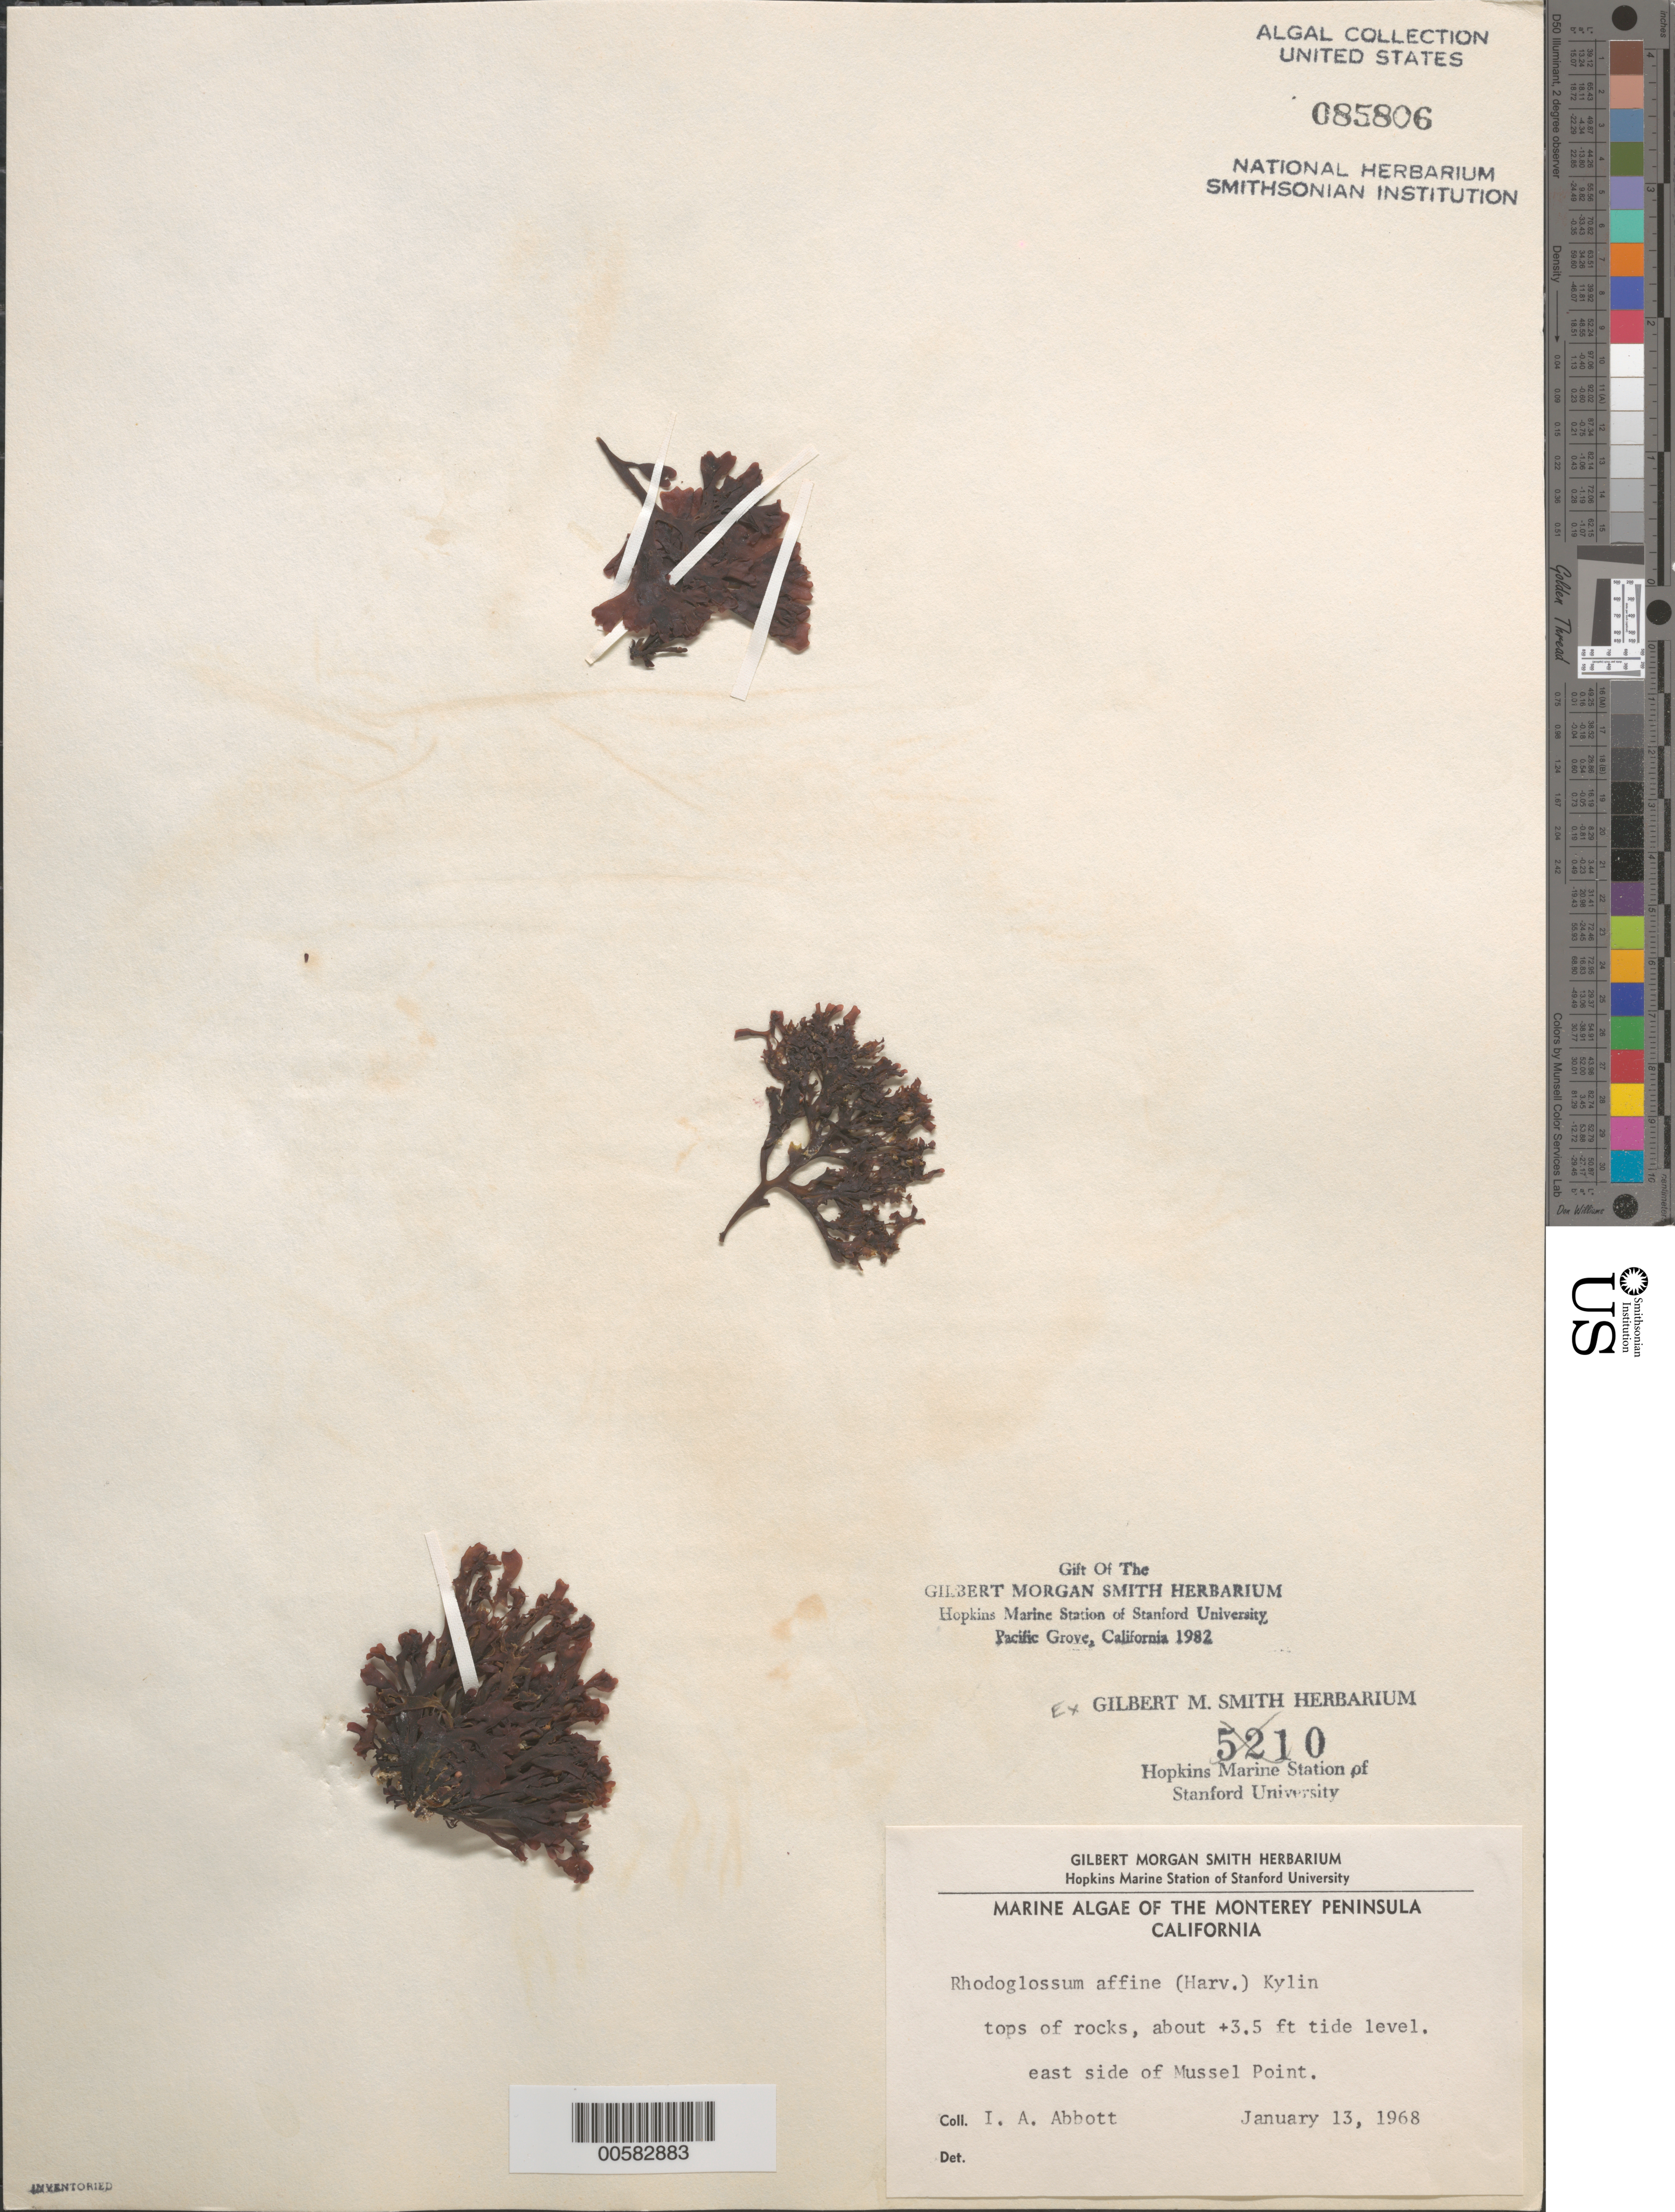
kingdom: Plantae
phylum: Rhodophyta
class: Florideophyceae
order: Gigartinales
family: Gigartinaceae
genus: Mazzaella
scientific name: Mazzaella affinis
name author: (Harvey) Fredericq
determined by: Algae name updating Project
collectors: I. A. Abbott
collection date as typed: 13 Jan 1968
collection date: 1968-01-13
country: United States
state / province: California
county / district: Monterey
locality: Mussel Point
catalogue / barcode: US 85806